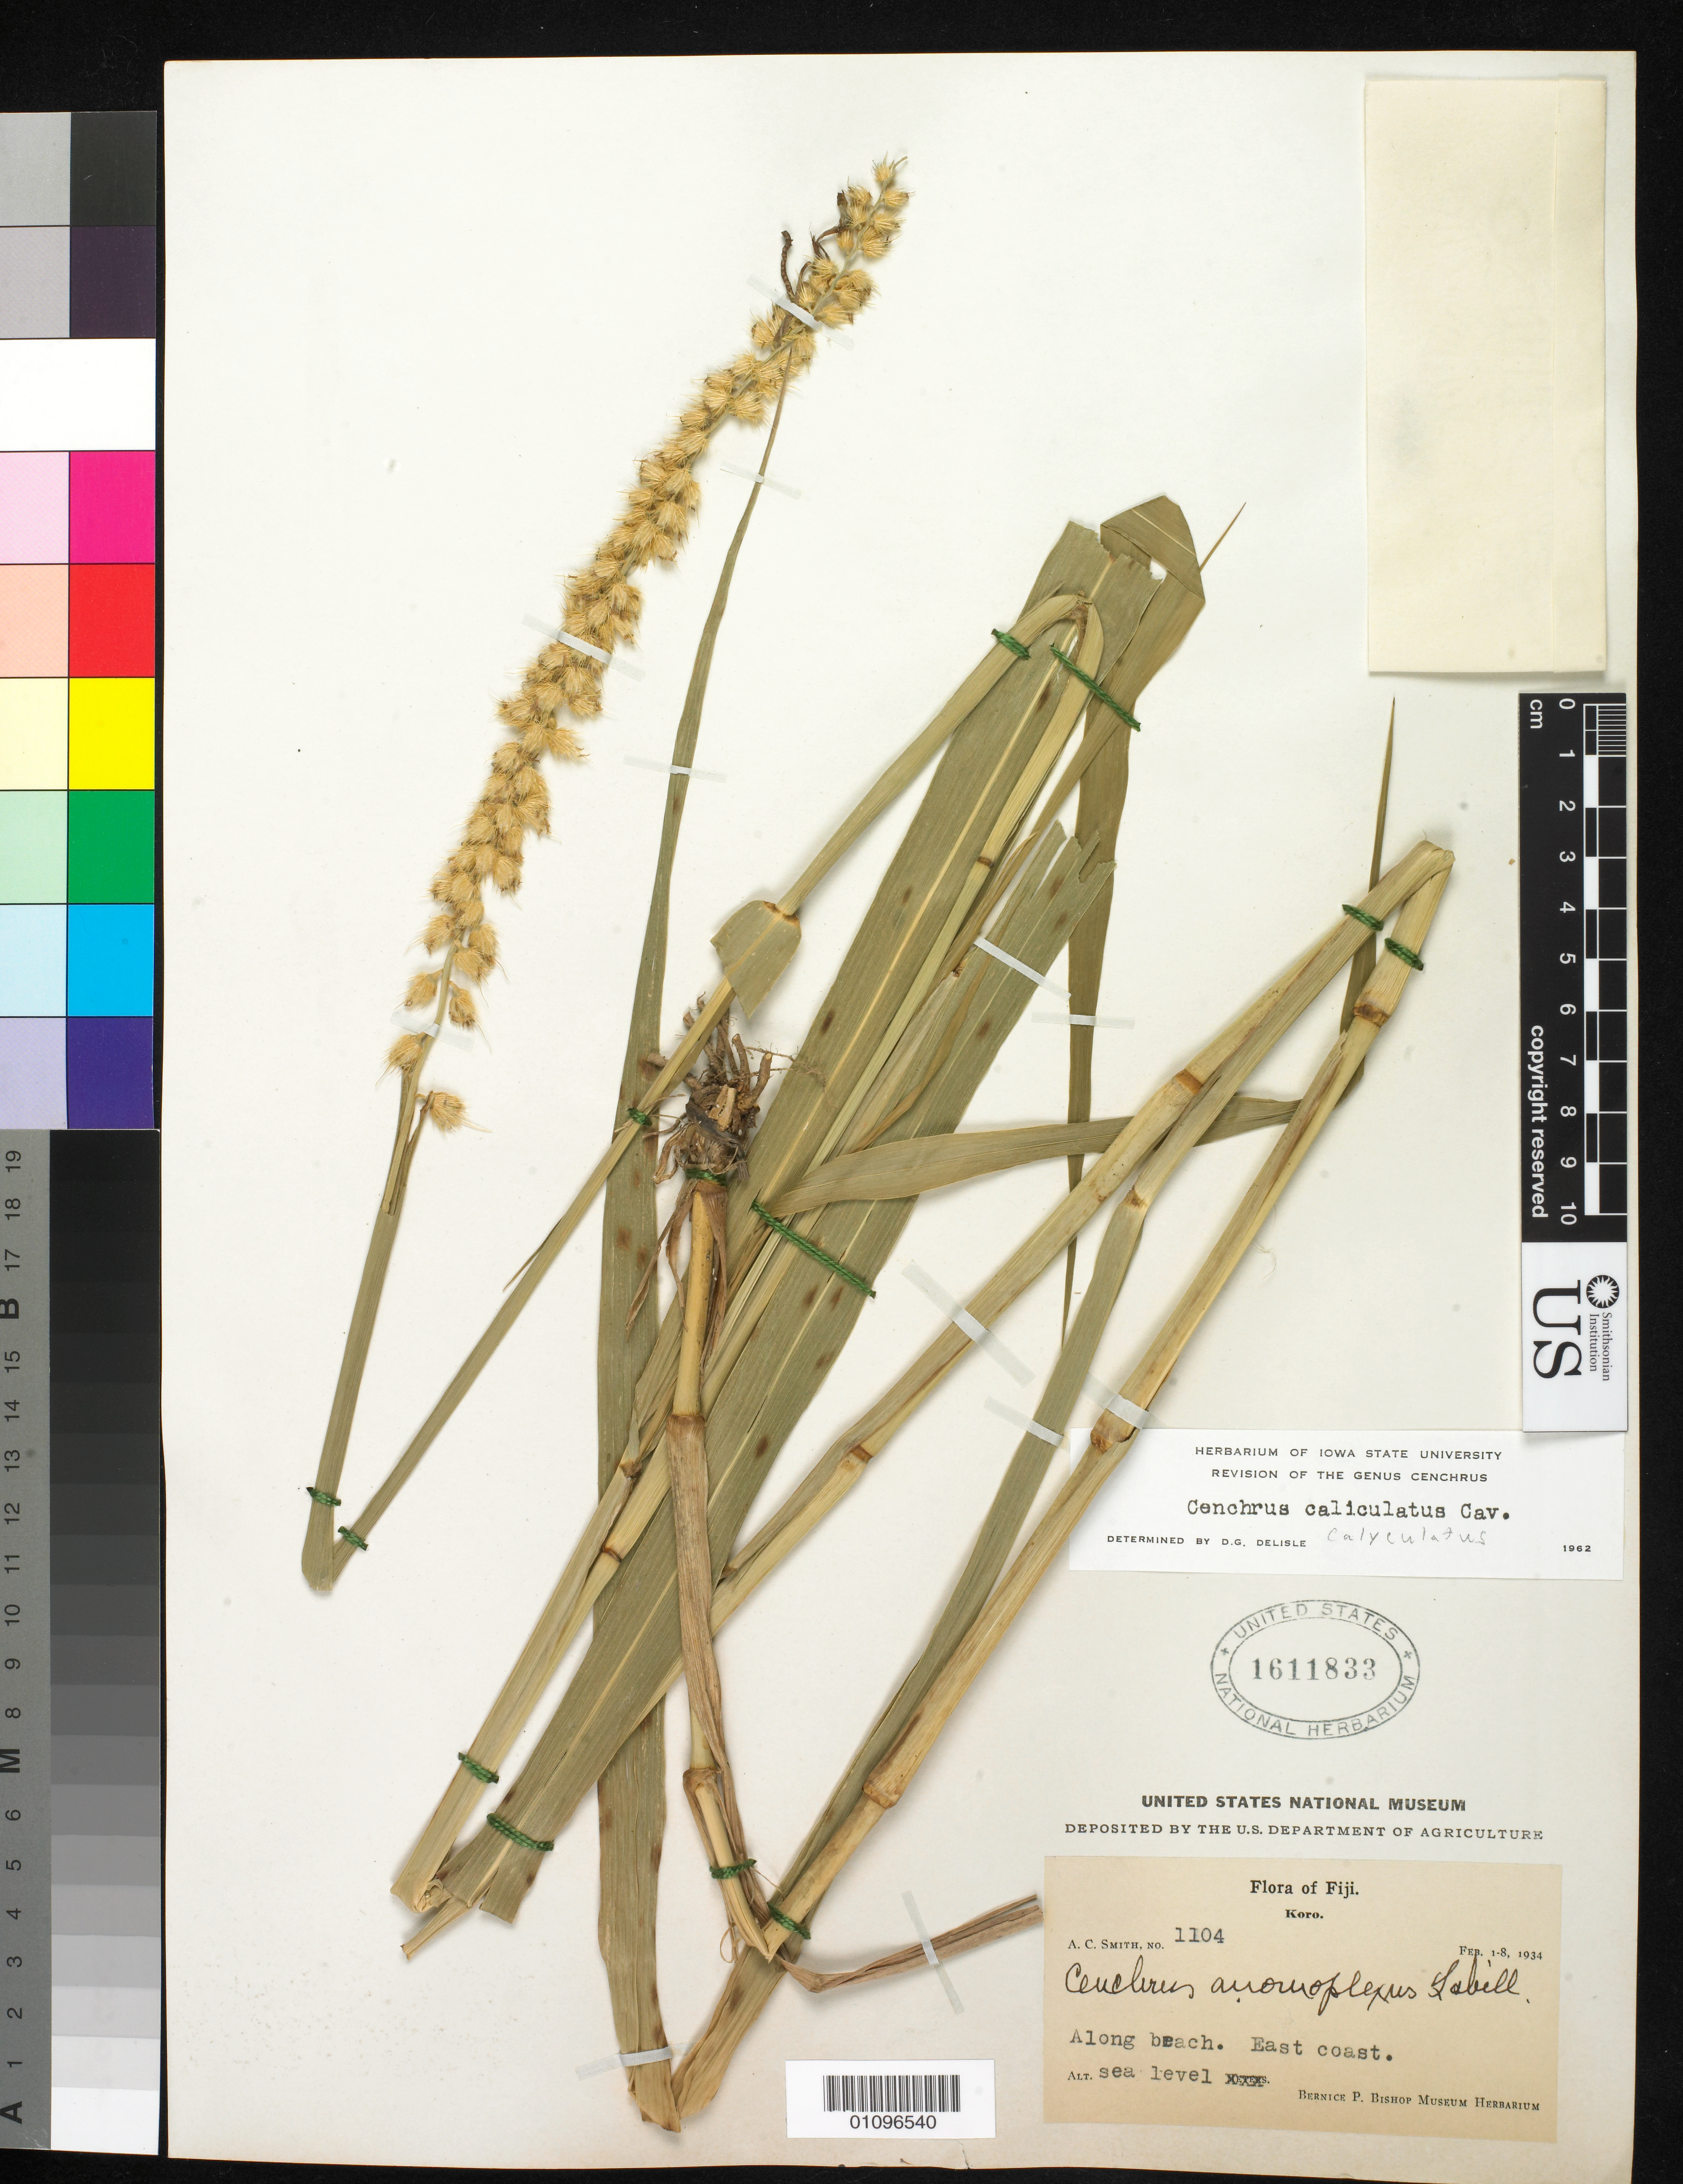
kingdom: Plantae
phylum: Tracheophyta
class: Liliopsida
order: Poales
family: Poaceae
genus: Cenchrus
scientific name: Cenchrus caliculatus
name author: Cav.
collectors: A. C. Smith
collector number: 1104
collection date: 1934-02-01/1934-02-08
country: Fiji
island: Koro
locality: East coast, along beach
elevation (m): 0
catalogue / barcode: US 1611833